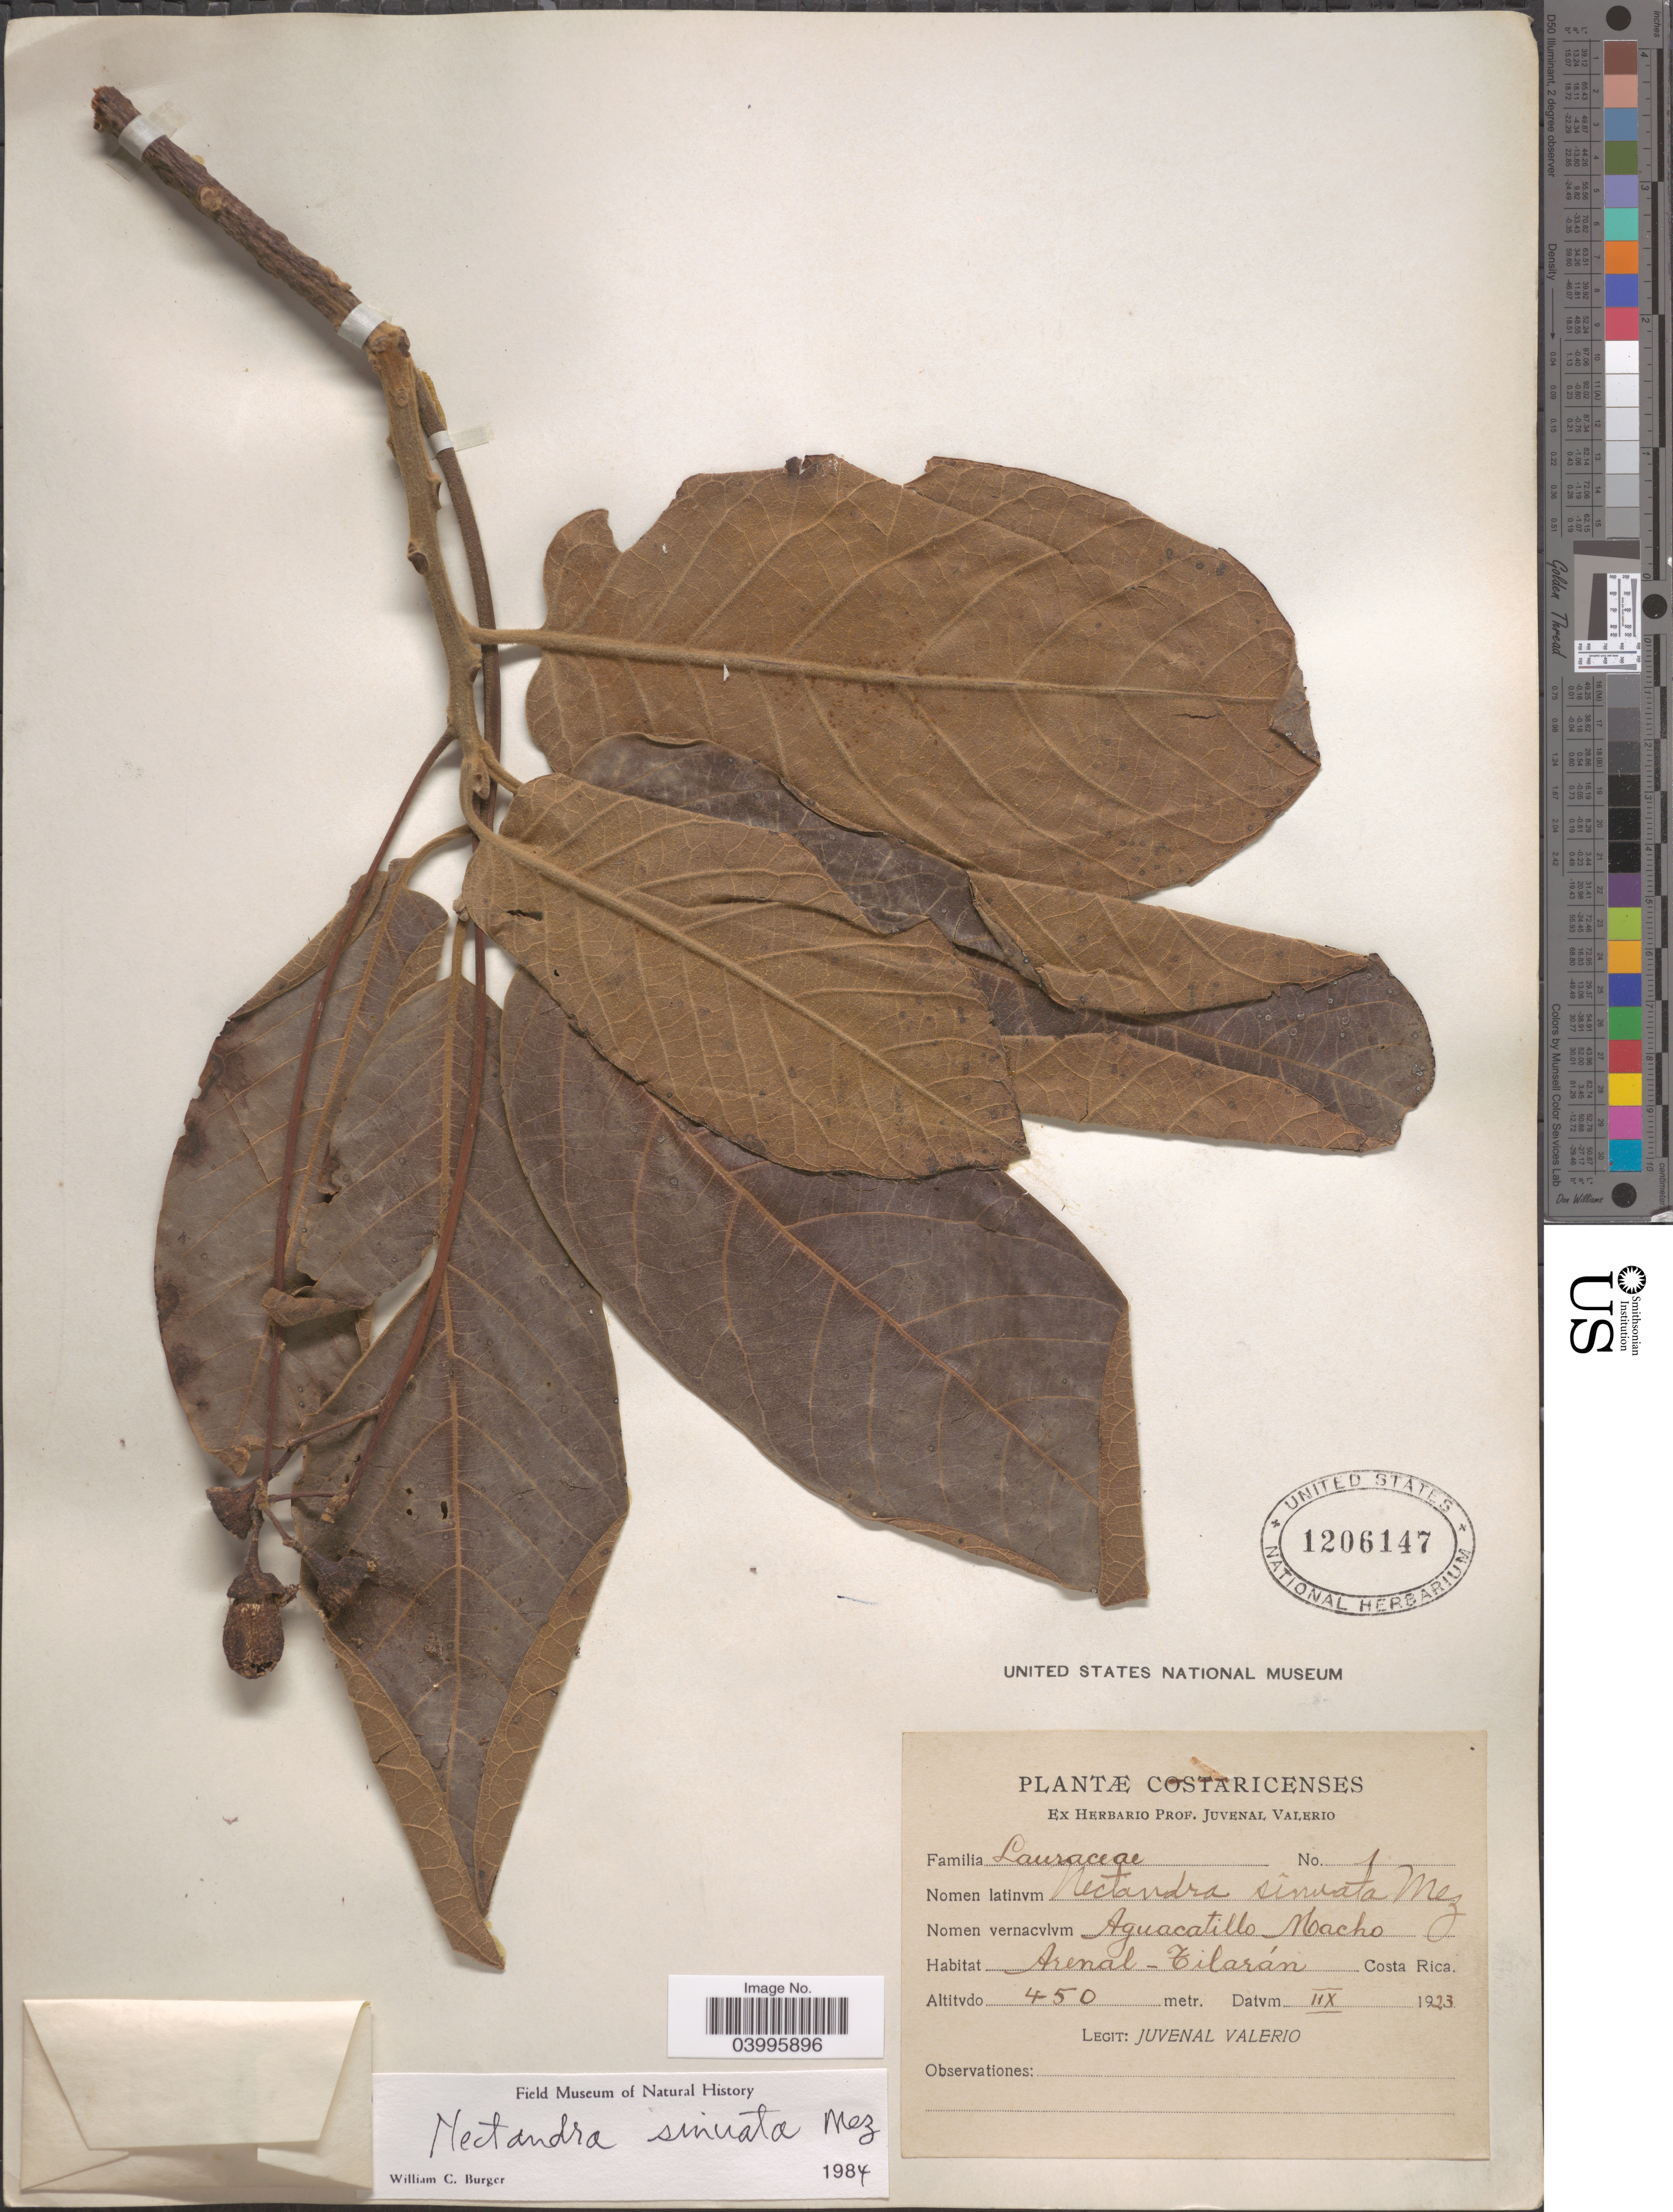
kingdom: Plantae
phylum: Tracheophyta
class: Magnoliopsida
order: Laurales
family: Lauraceae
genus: Ocotea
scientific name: Ocotea sinuata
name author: (Mez) Rohwer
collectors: J. Valerio R.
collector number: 1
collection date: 1923-08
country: Costa Rica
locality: Aguacatillo Nacho [unsure placement] Arenal - Tilarán.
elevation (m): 450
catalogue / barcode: US 1206147